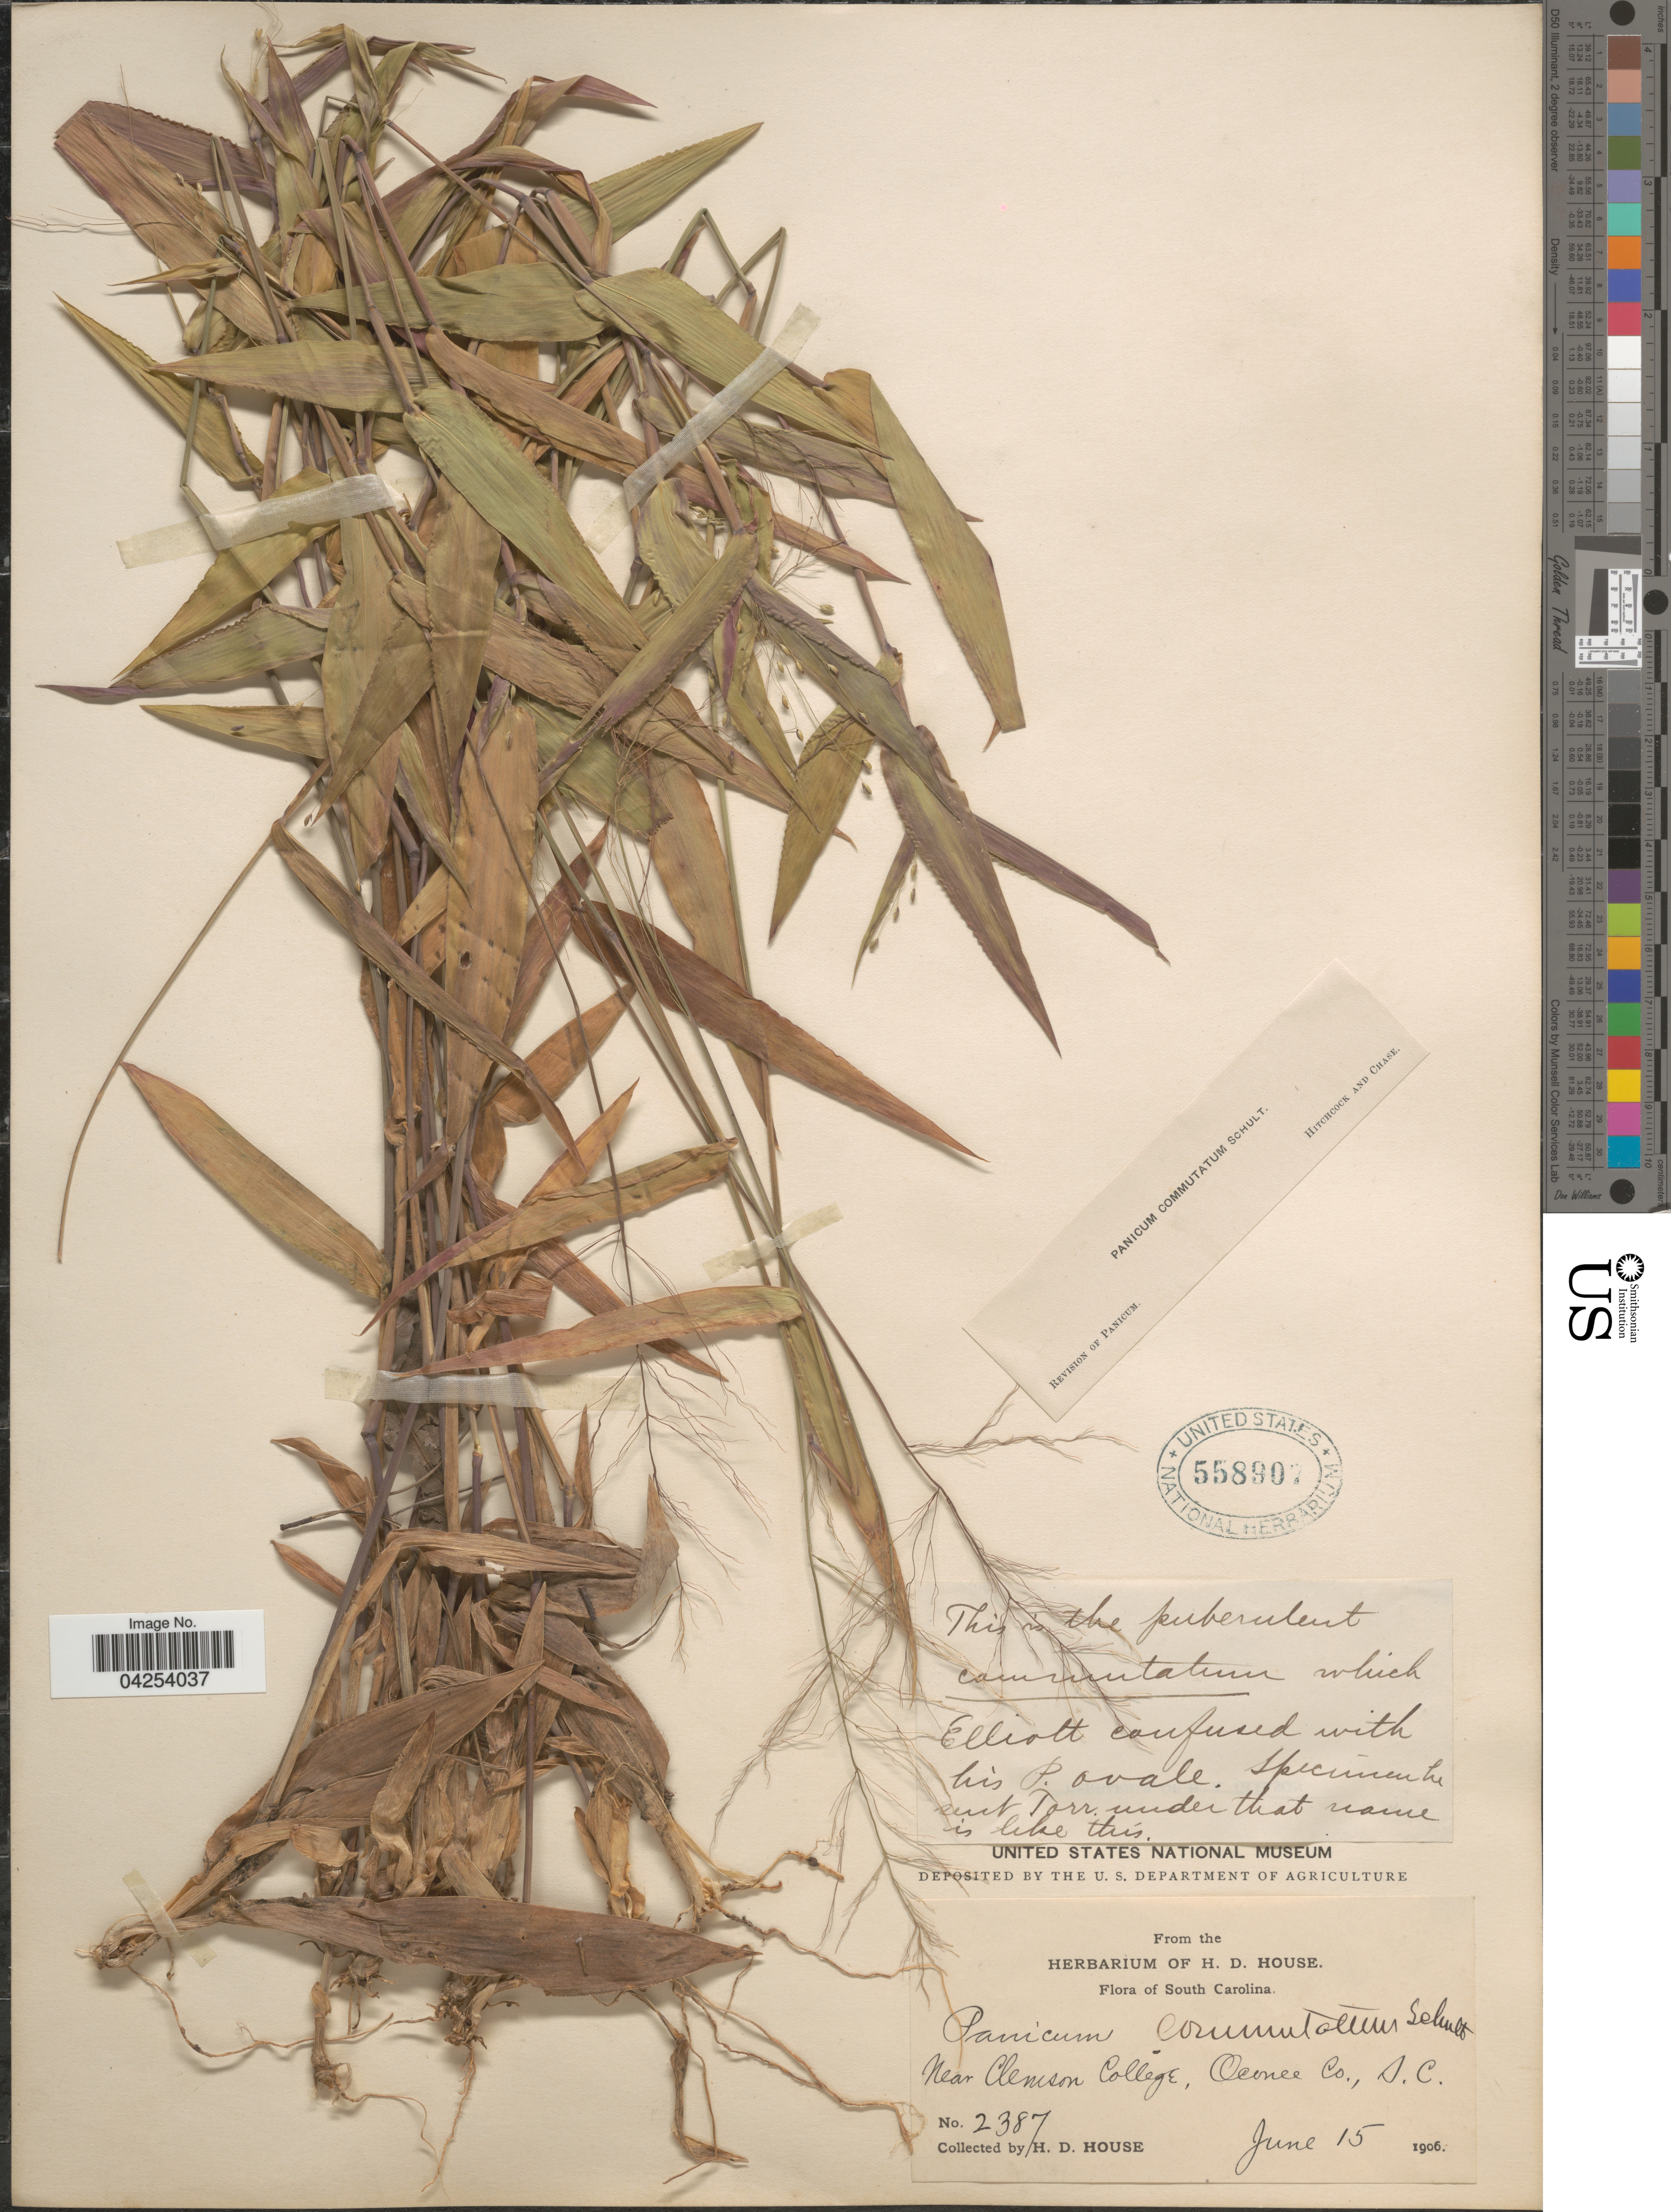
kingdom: Plantae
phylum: Tracheophyta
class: Liliopsida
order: Poales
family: Poaceae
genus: Dichanthelium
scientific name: Dichanthelium commutatum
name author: (Schult.) Gould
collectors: H. D. House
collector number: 2387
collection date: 1906-06-15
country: United States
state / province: South Carolina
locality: Near Clemson College, Oconee Co.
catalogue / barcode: US 558907